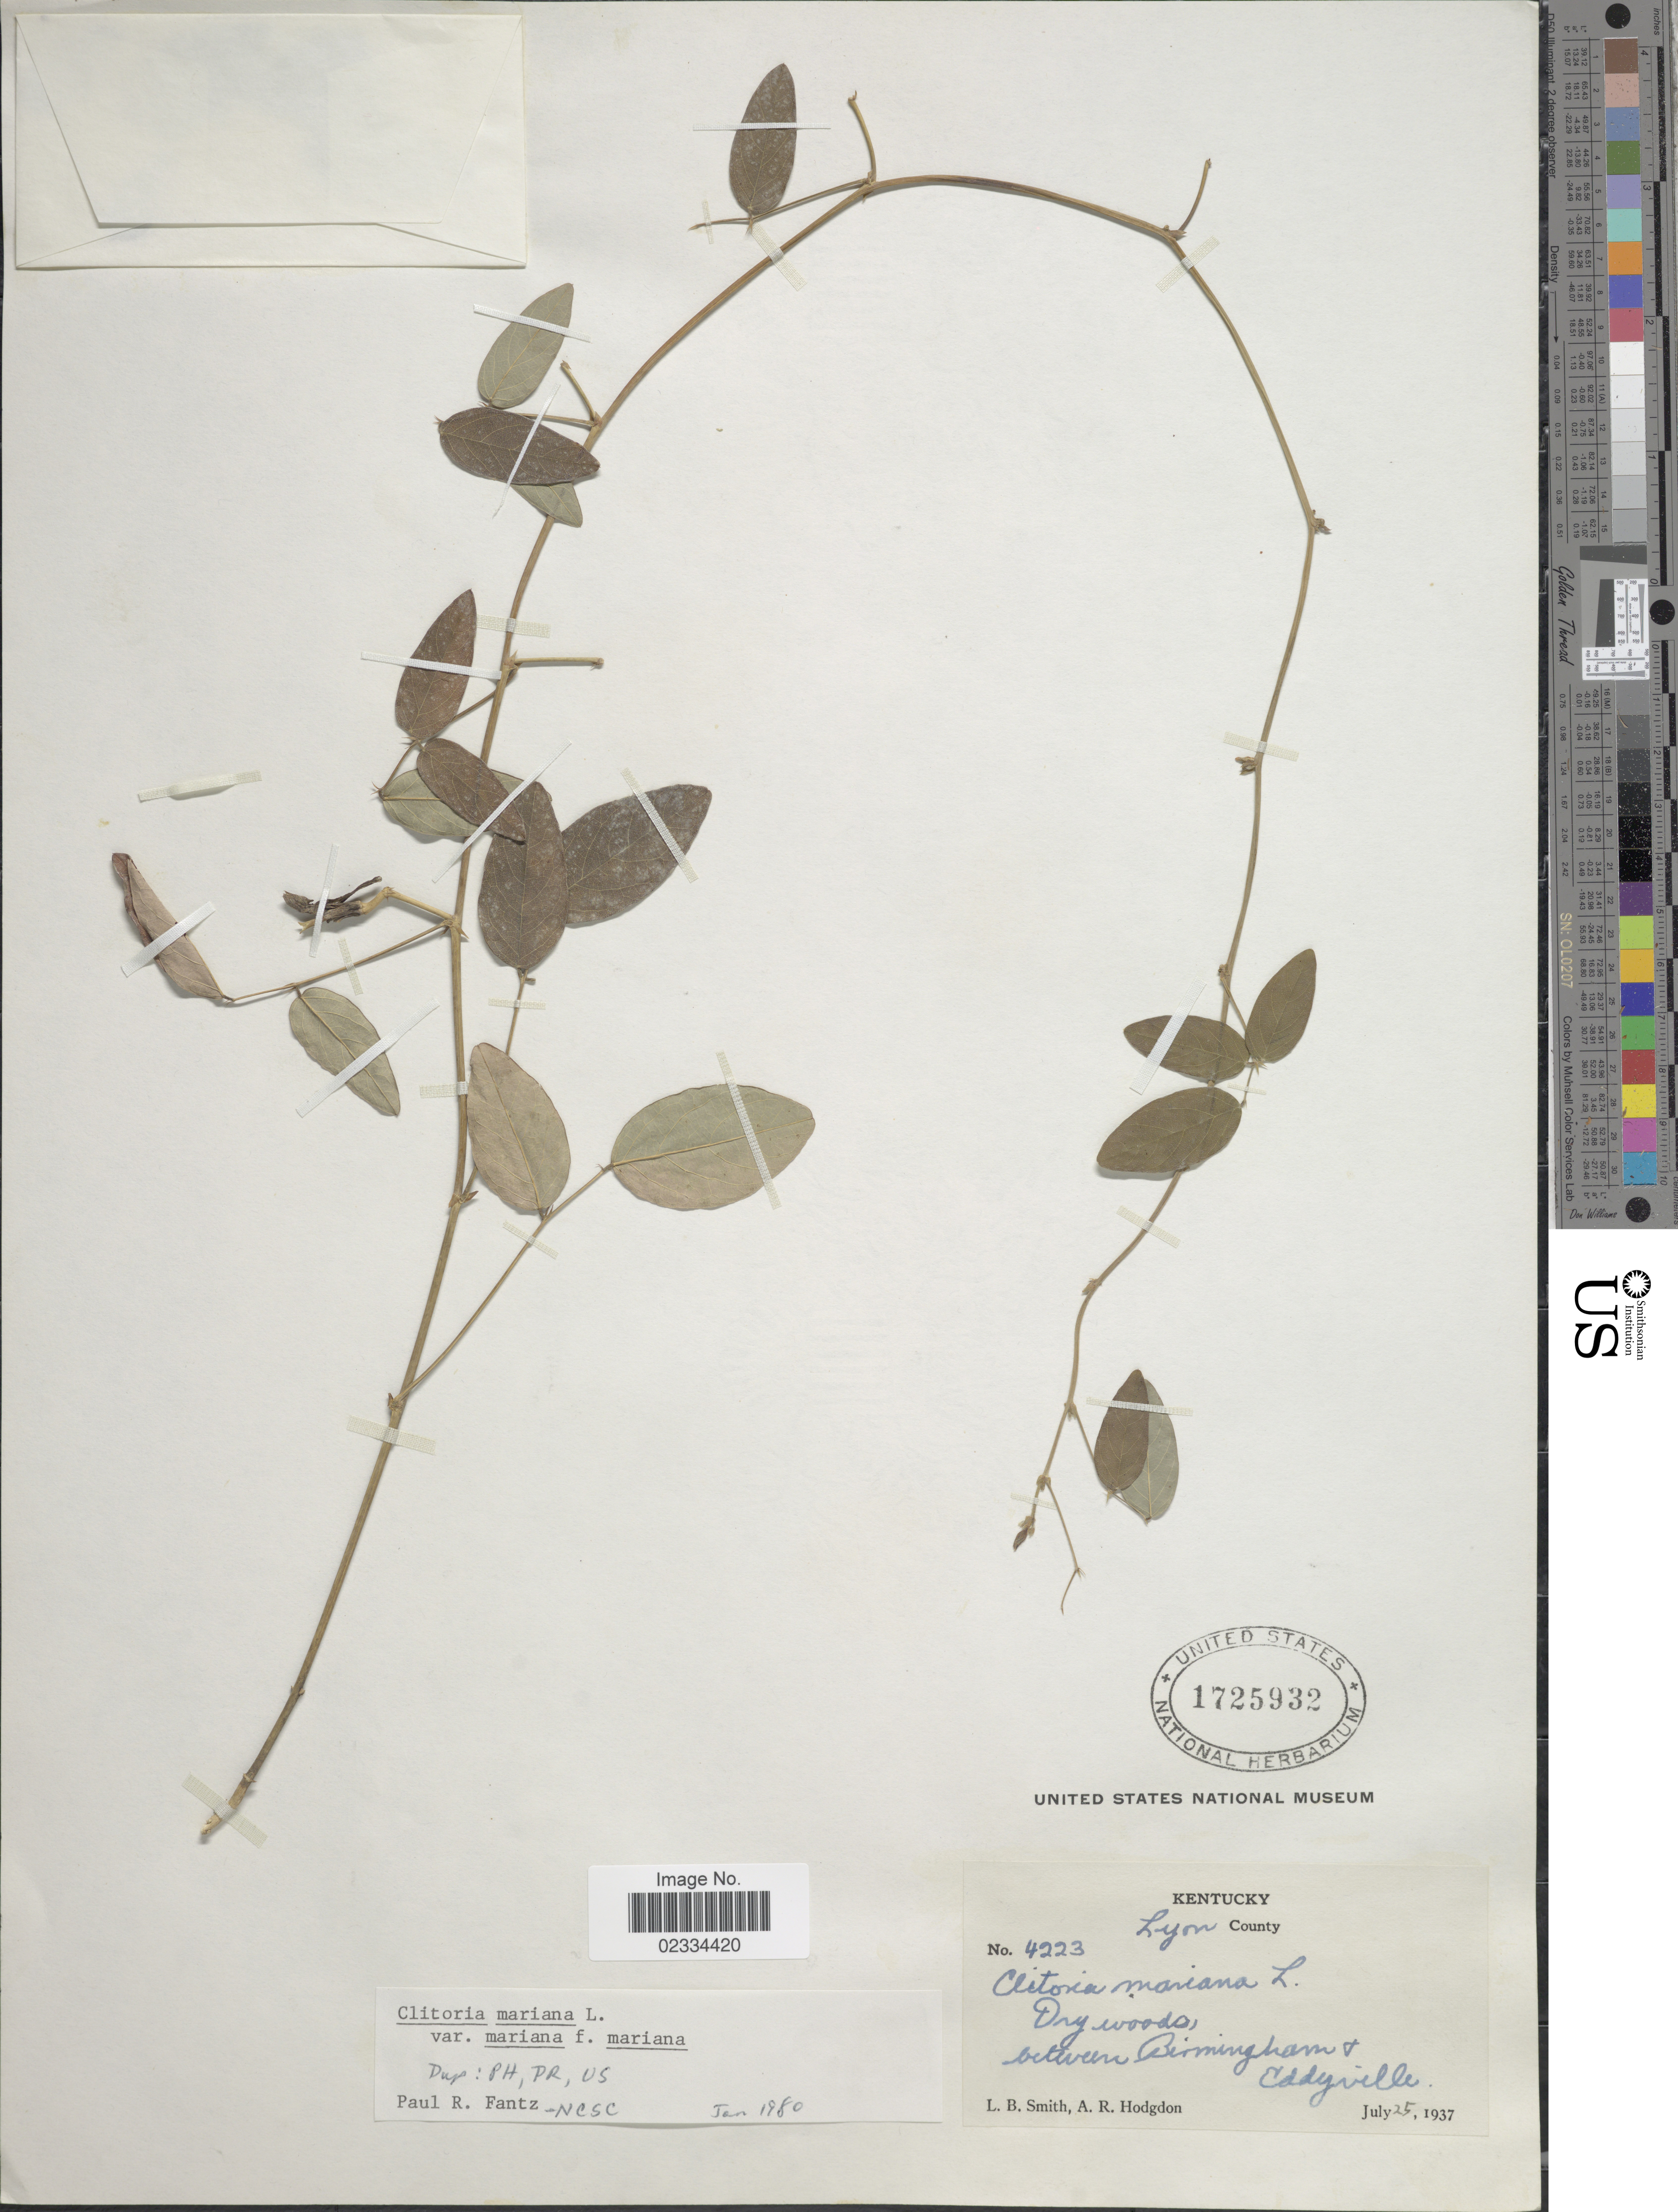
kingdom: Plantae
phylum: Tracheophyta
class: Magnoliopsida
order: Fabales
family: Fabaceae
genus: Clitoria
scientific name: Clitoria mariana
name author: L.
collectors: L. Smith & A. R. Hodgdon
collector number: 4223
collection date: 1937-07-25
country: United States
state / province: Kentucky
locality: Lyon County. Between Birmingham & Eddyville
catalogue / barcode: US 1725932